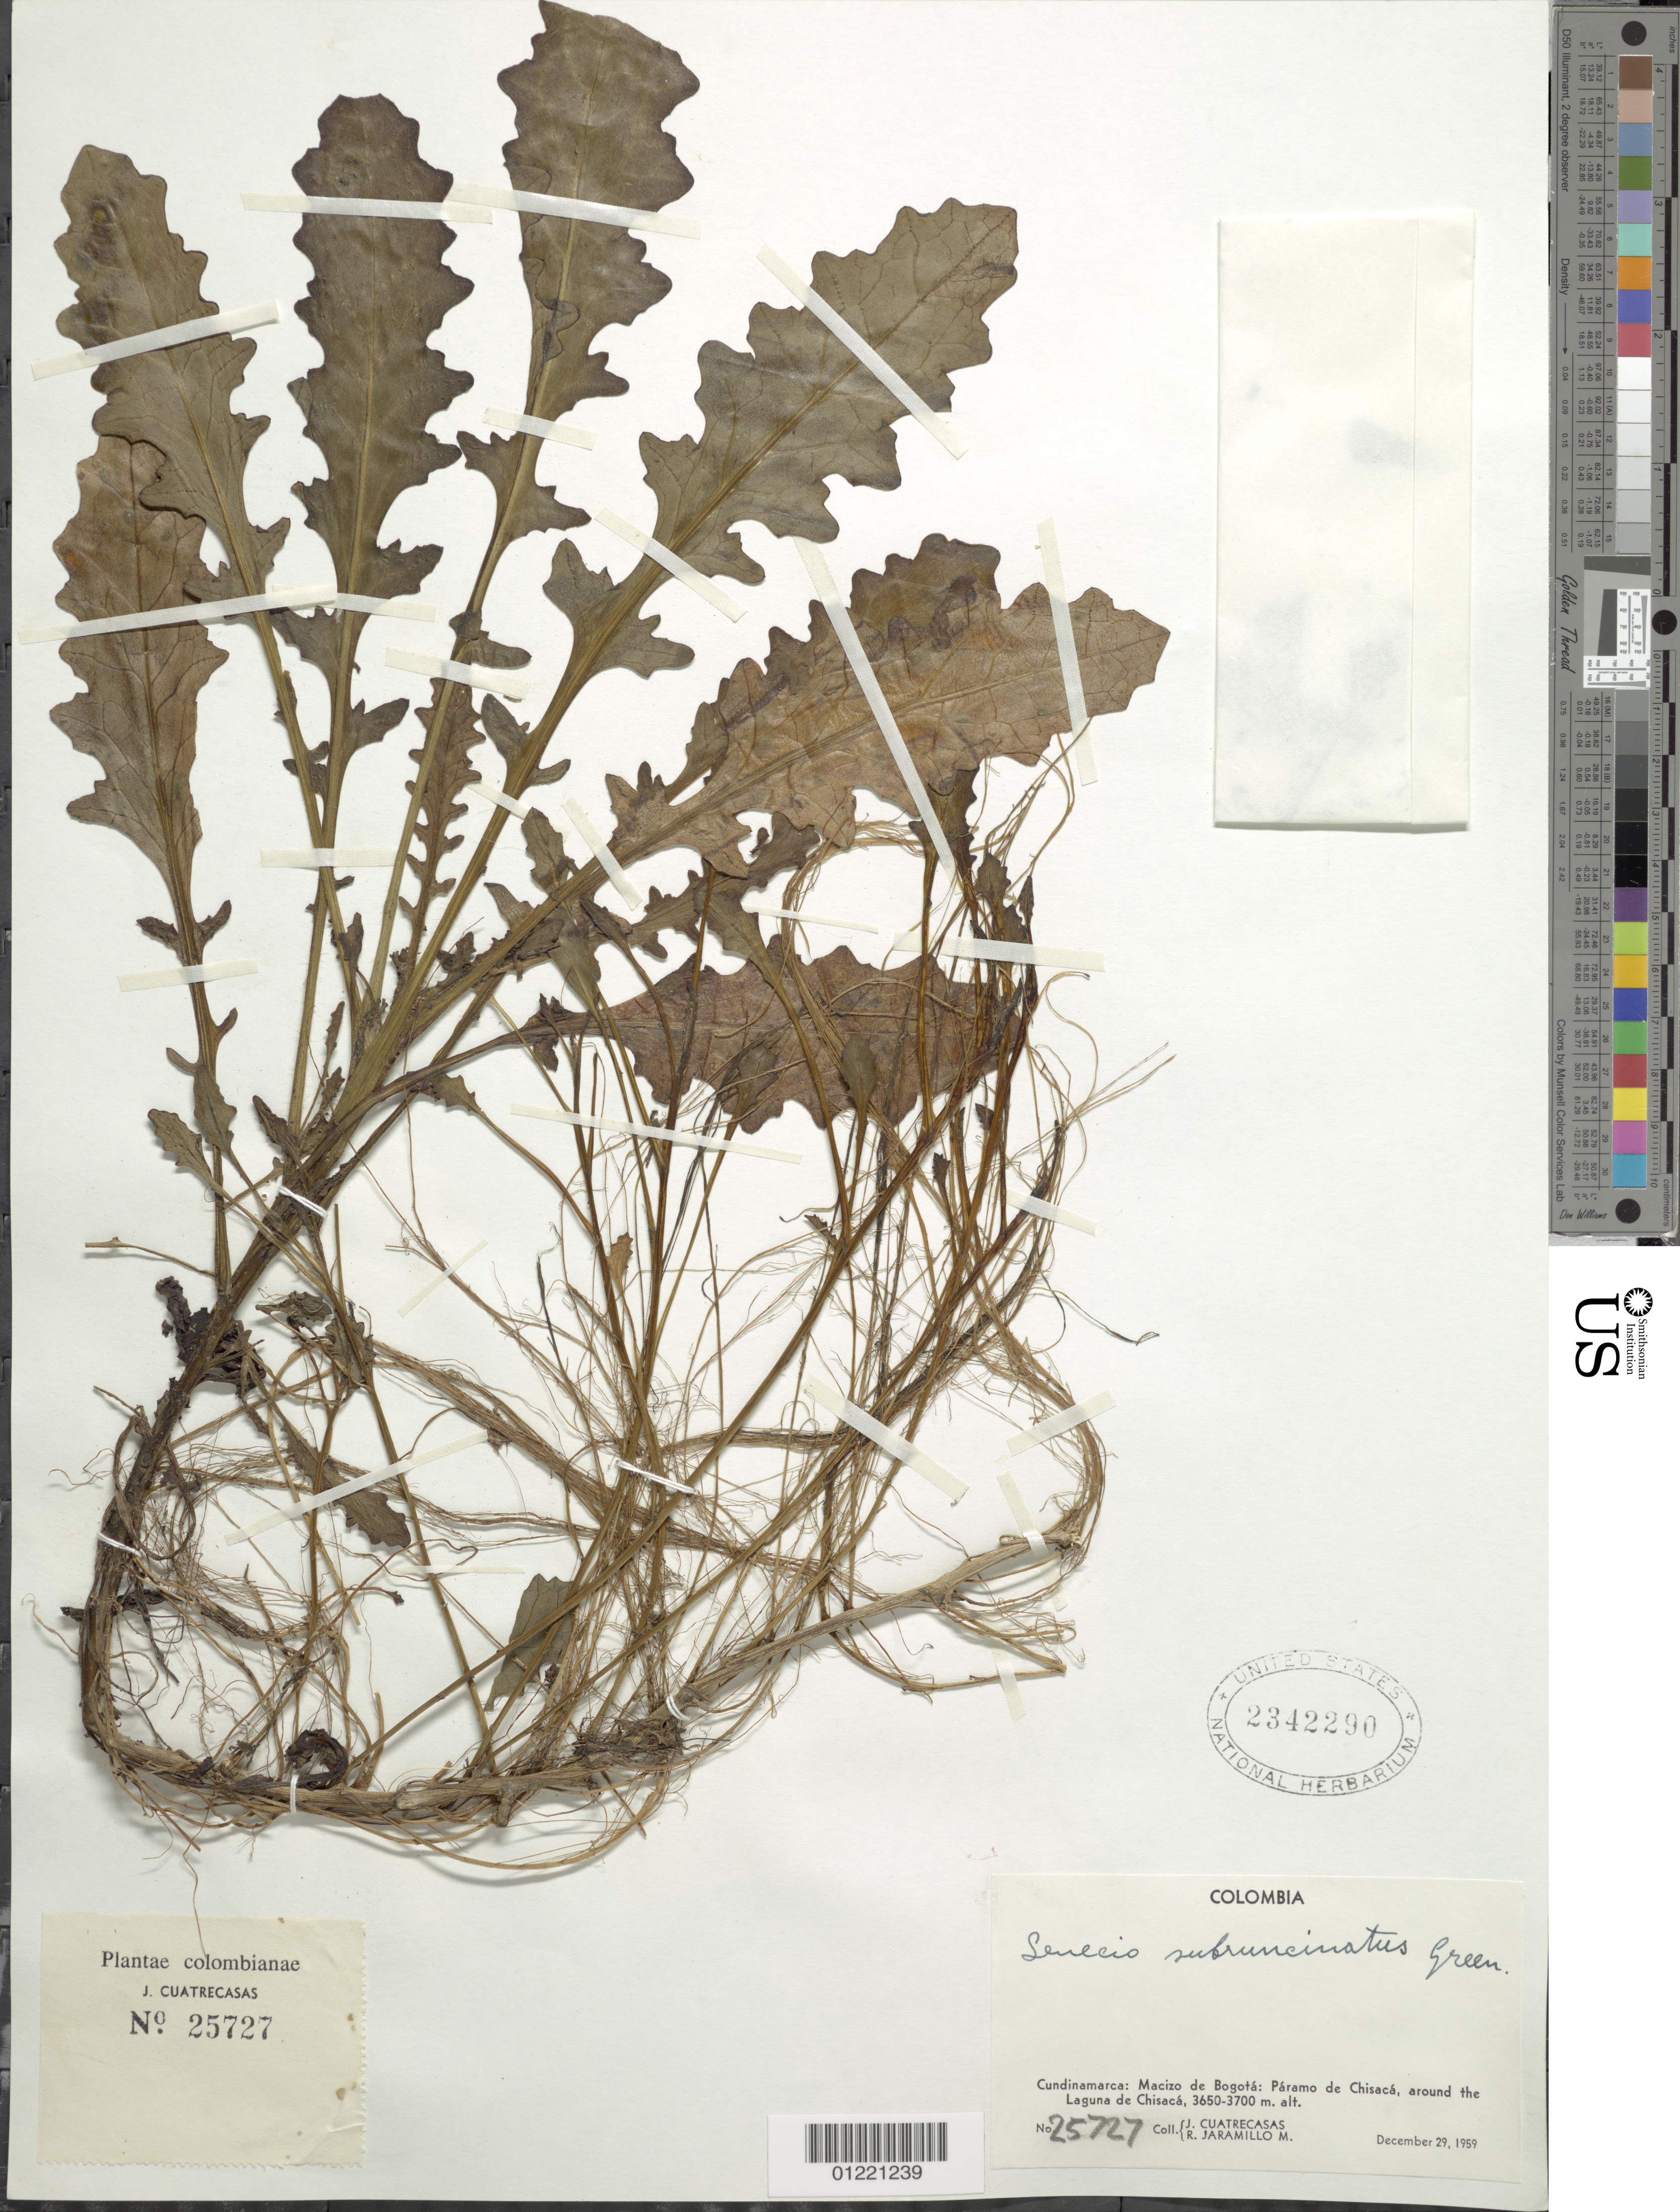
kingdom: Plantae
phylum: Tracheophyta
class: Magnoliopsida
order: Asterales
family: Asteraceae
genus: Senecio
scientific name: Senecio subruncinatus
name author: Greenm.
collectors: J. Cuatrecasas & R. Jaramillo M.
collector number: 25727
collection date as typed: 29 Dec 1959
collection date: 1959-12-29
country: Colombia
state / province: Cundinamarca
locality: Macizo de Bogotá, Páramo de Chisacá, around Laguna de Chisacá.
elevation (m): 3650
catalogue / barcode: US 2342290